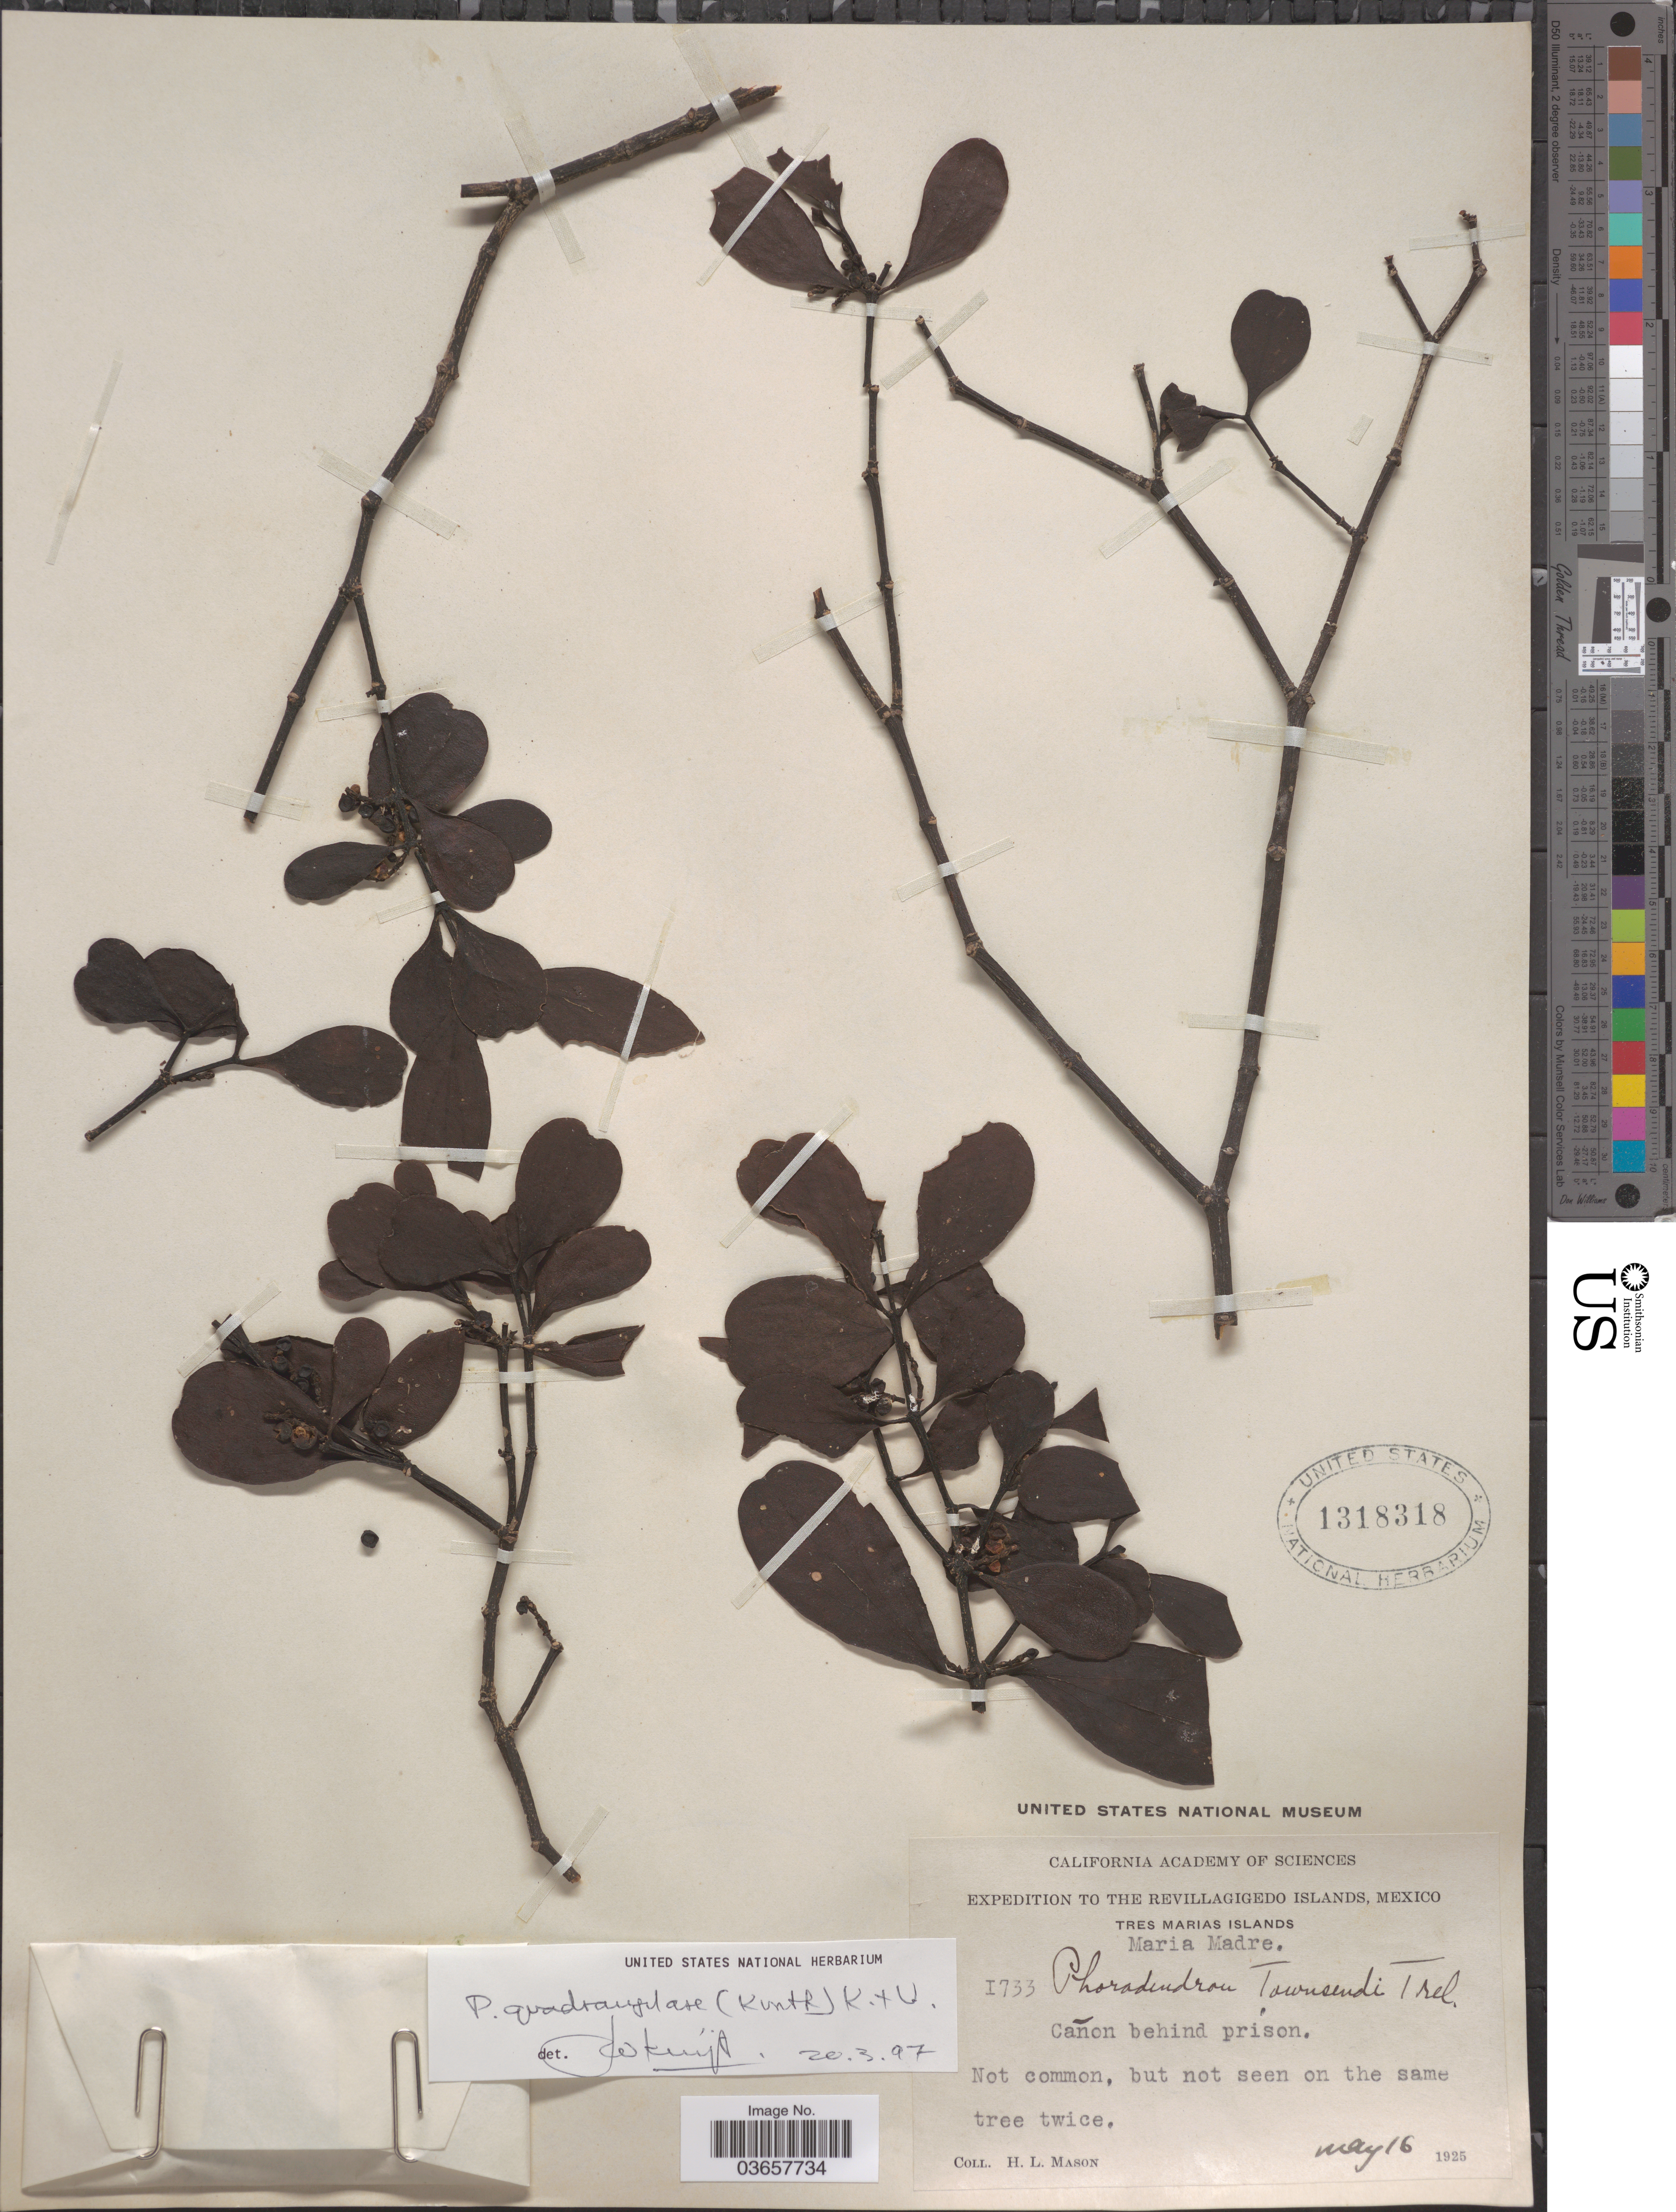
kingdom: Plantae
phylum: Tracheophyta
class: Magnoliopsida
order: Santalales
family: Viscaceae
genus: Phoradendron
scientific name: Phoradendron quadrangulare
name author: (Kunth) Griseb.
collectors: H. L. Mason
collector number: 1733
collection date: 1925-05-16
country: Mexico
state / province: Nayarit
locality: The Revillagigedo Islands. Tres Marias Islands. Maria Madre. Cañon behind prison.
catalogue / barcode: US 1318318